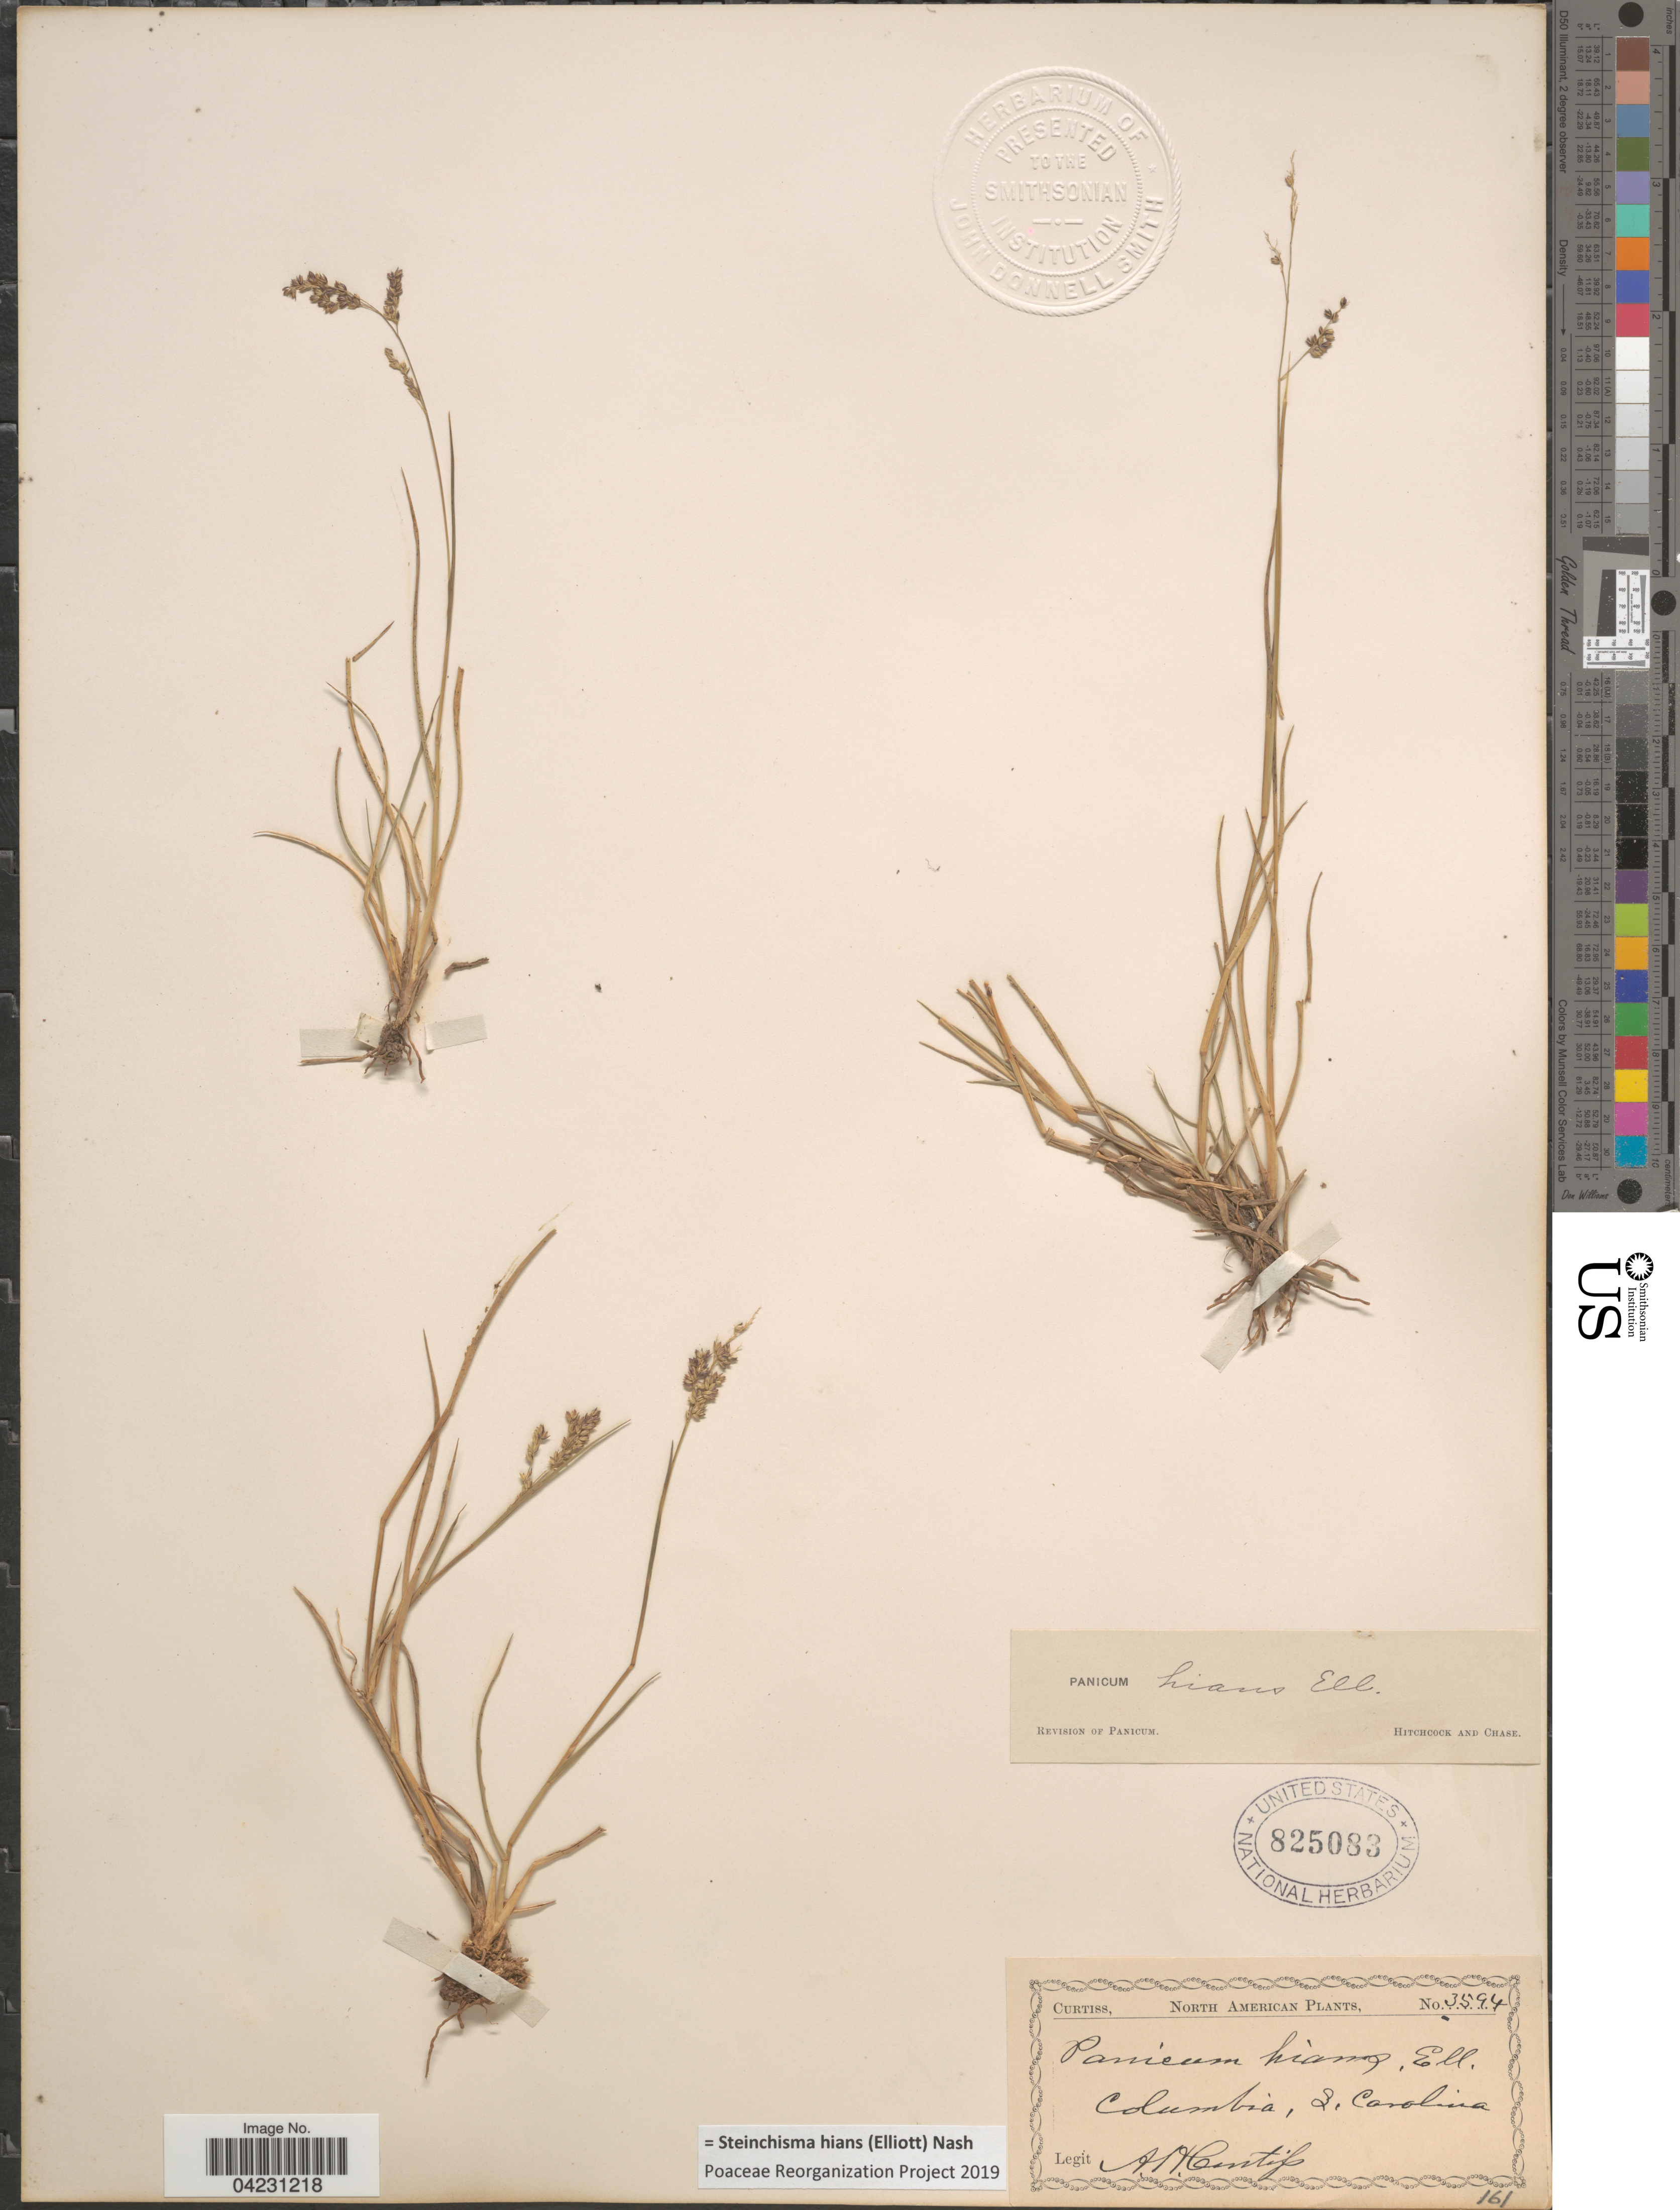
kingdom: Plantae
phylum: Tracheophyta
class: Liliopsida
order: Poales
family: Poaceae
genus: Steinchisma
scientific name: Steinchisma hians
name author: (Elliott) Nash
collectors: A. H. Curtiss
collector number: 3594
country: United States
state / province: South Carolina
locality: Columbia. S. Carolina.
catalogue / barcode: US 825083